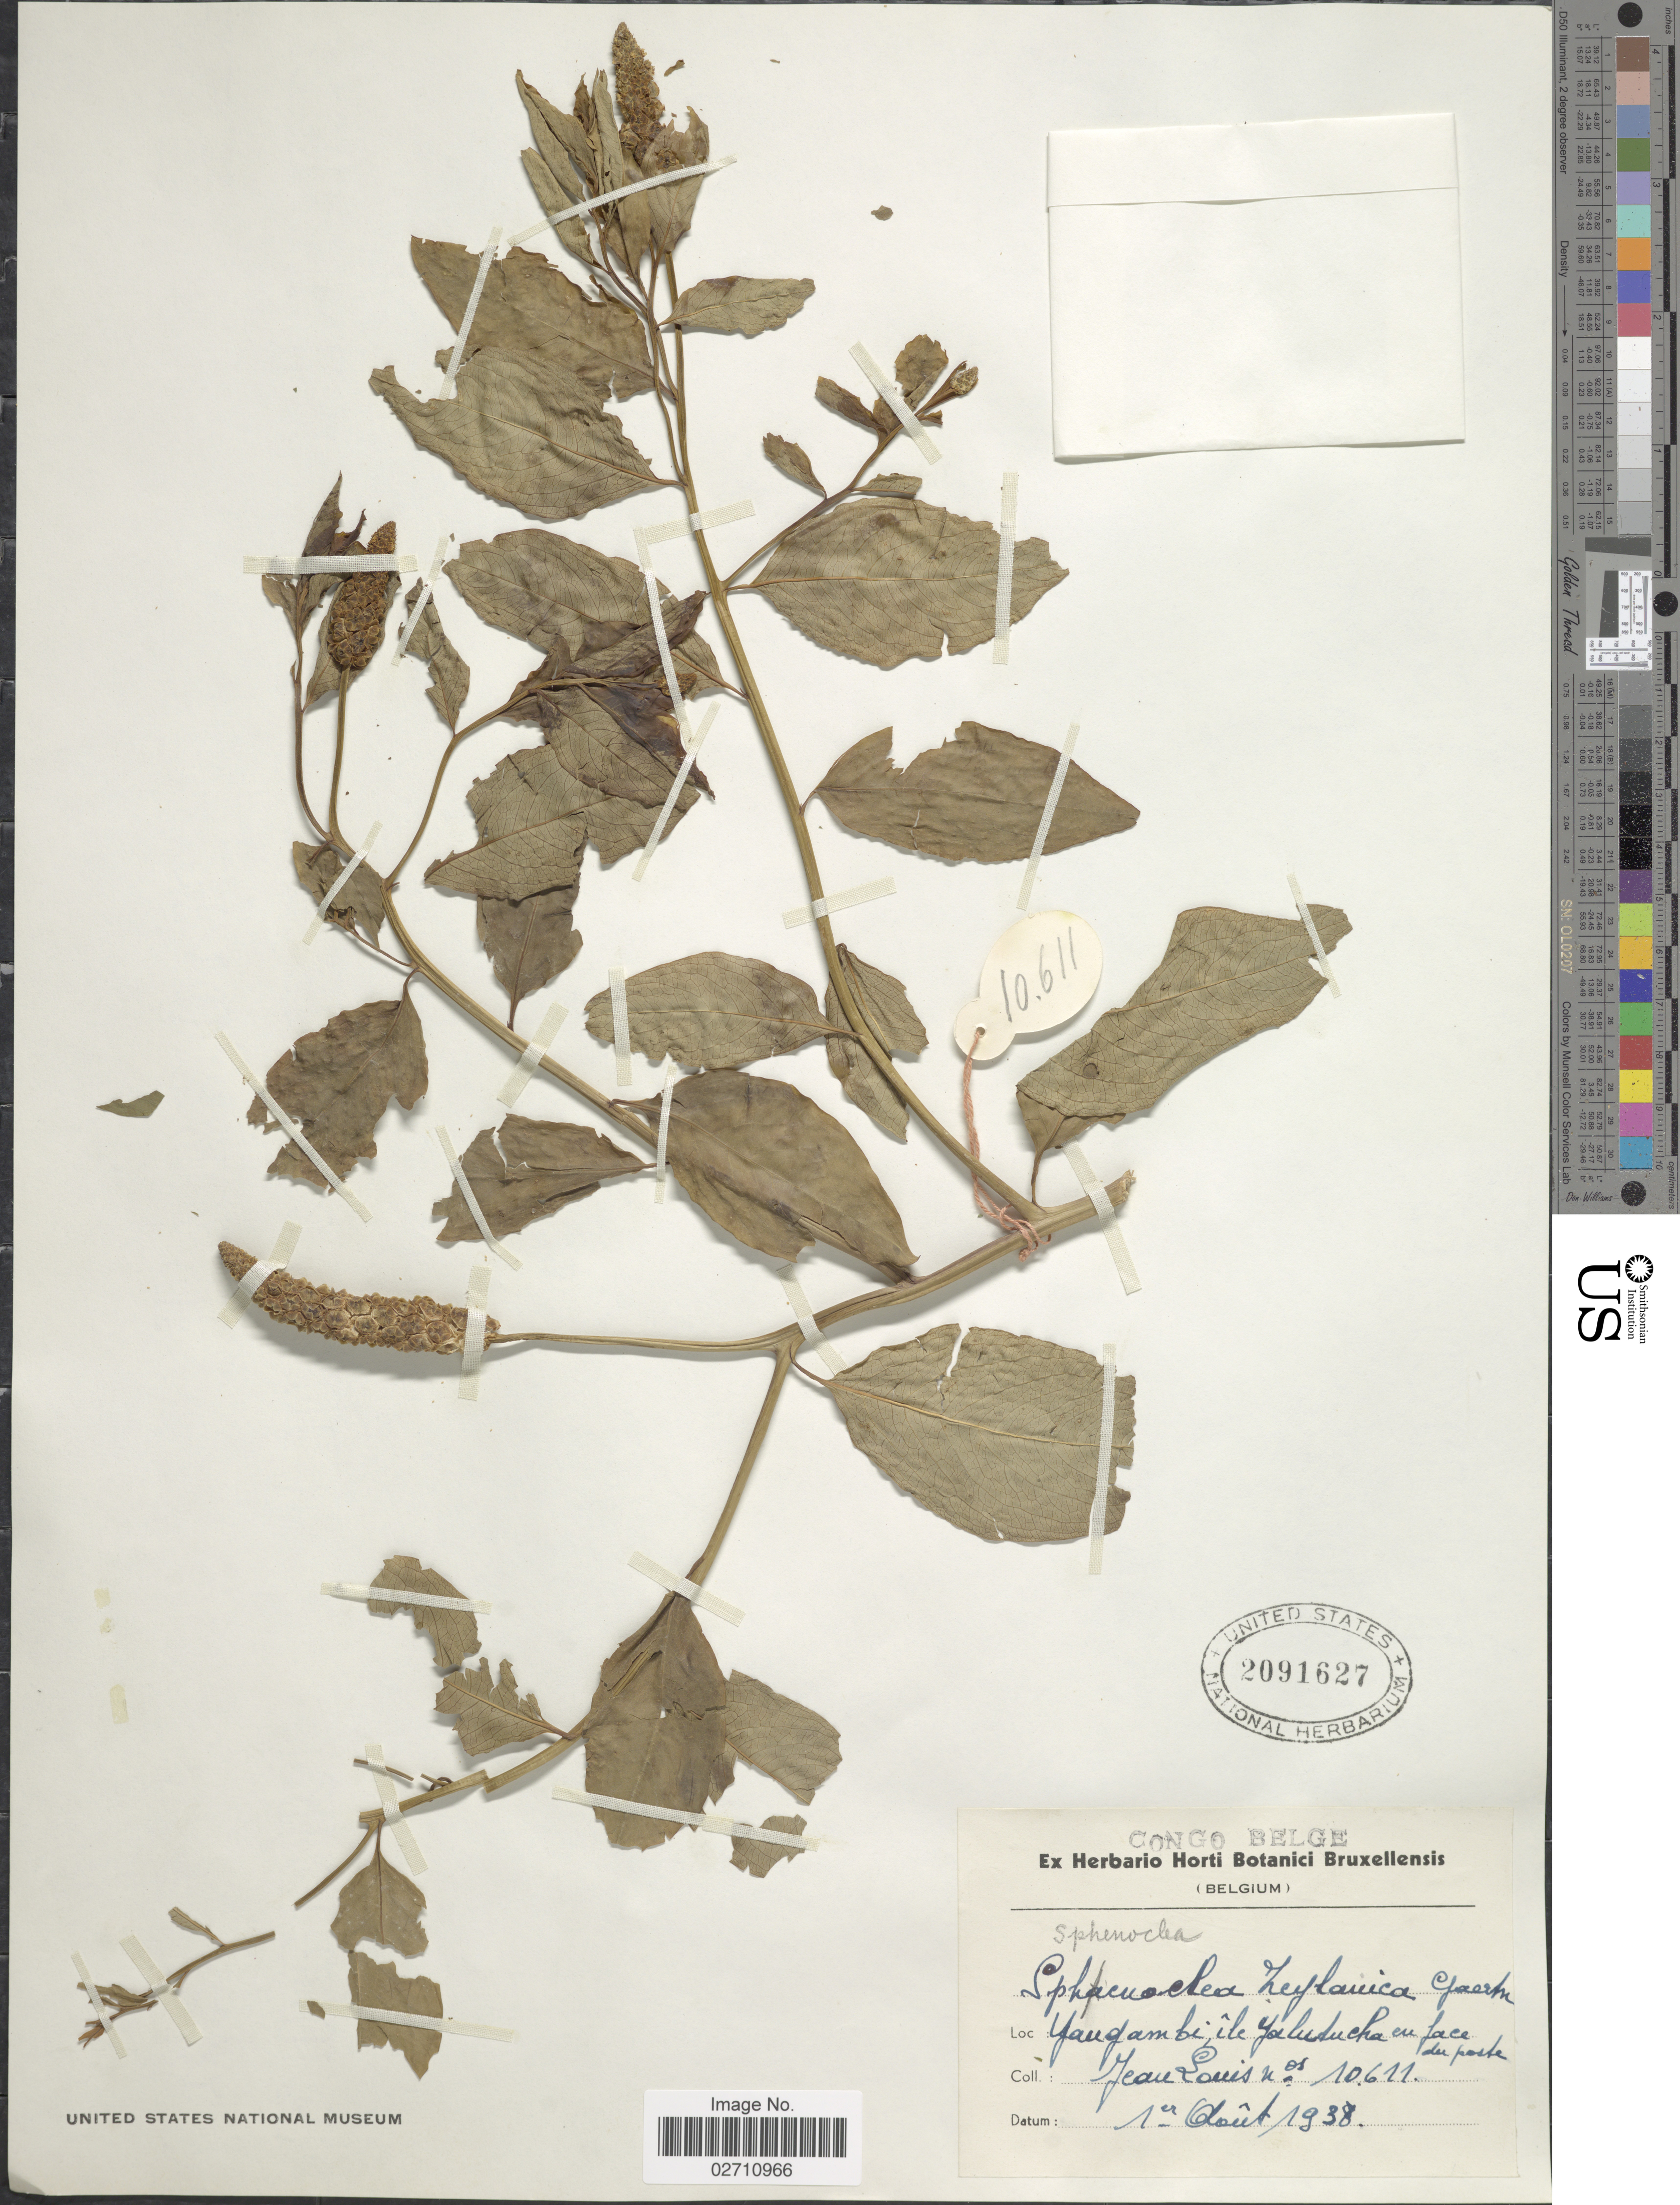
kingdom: Plantae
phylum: Tracheophyta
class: Magnoliopsida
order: Solanales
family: Sphenocleaceae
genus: Sphenoclea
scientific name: Sphenoclea zeylanica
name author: Gaertn.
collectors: J. Louis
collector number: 10611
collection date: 1938-08-01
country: Congo, Democratic Republic of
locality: Yaugambi Yaluducha en face du poste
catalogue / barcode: US 2091627